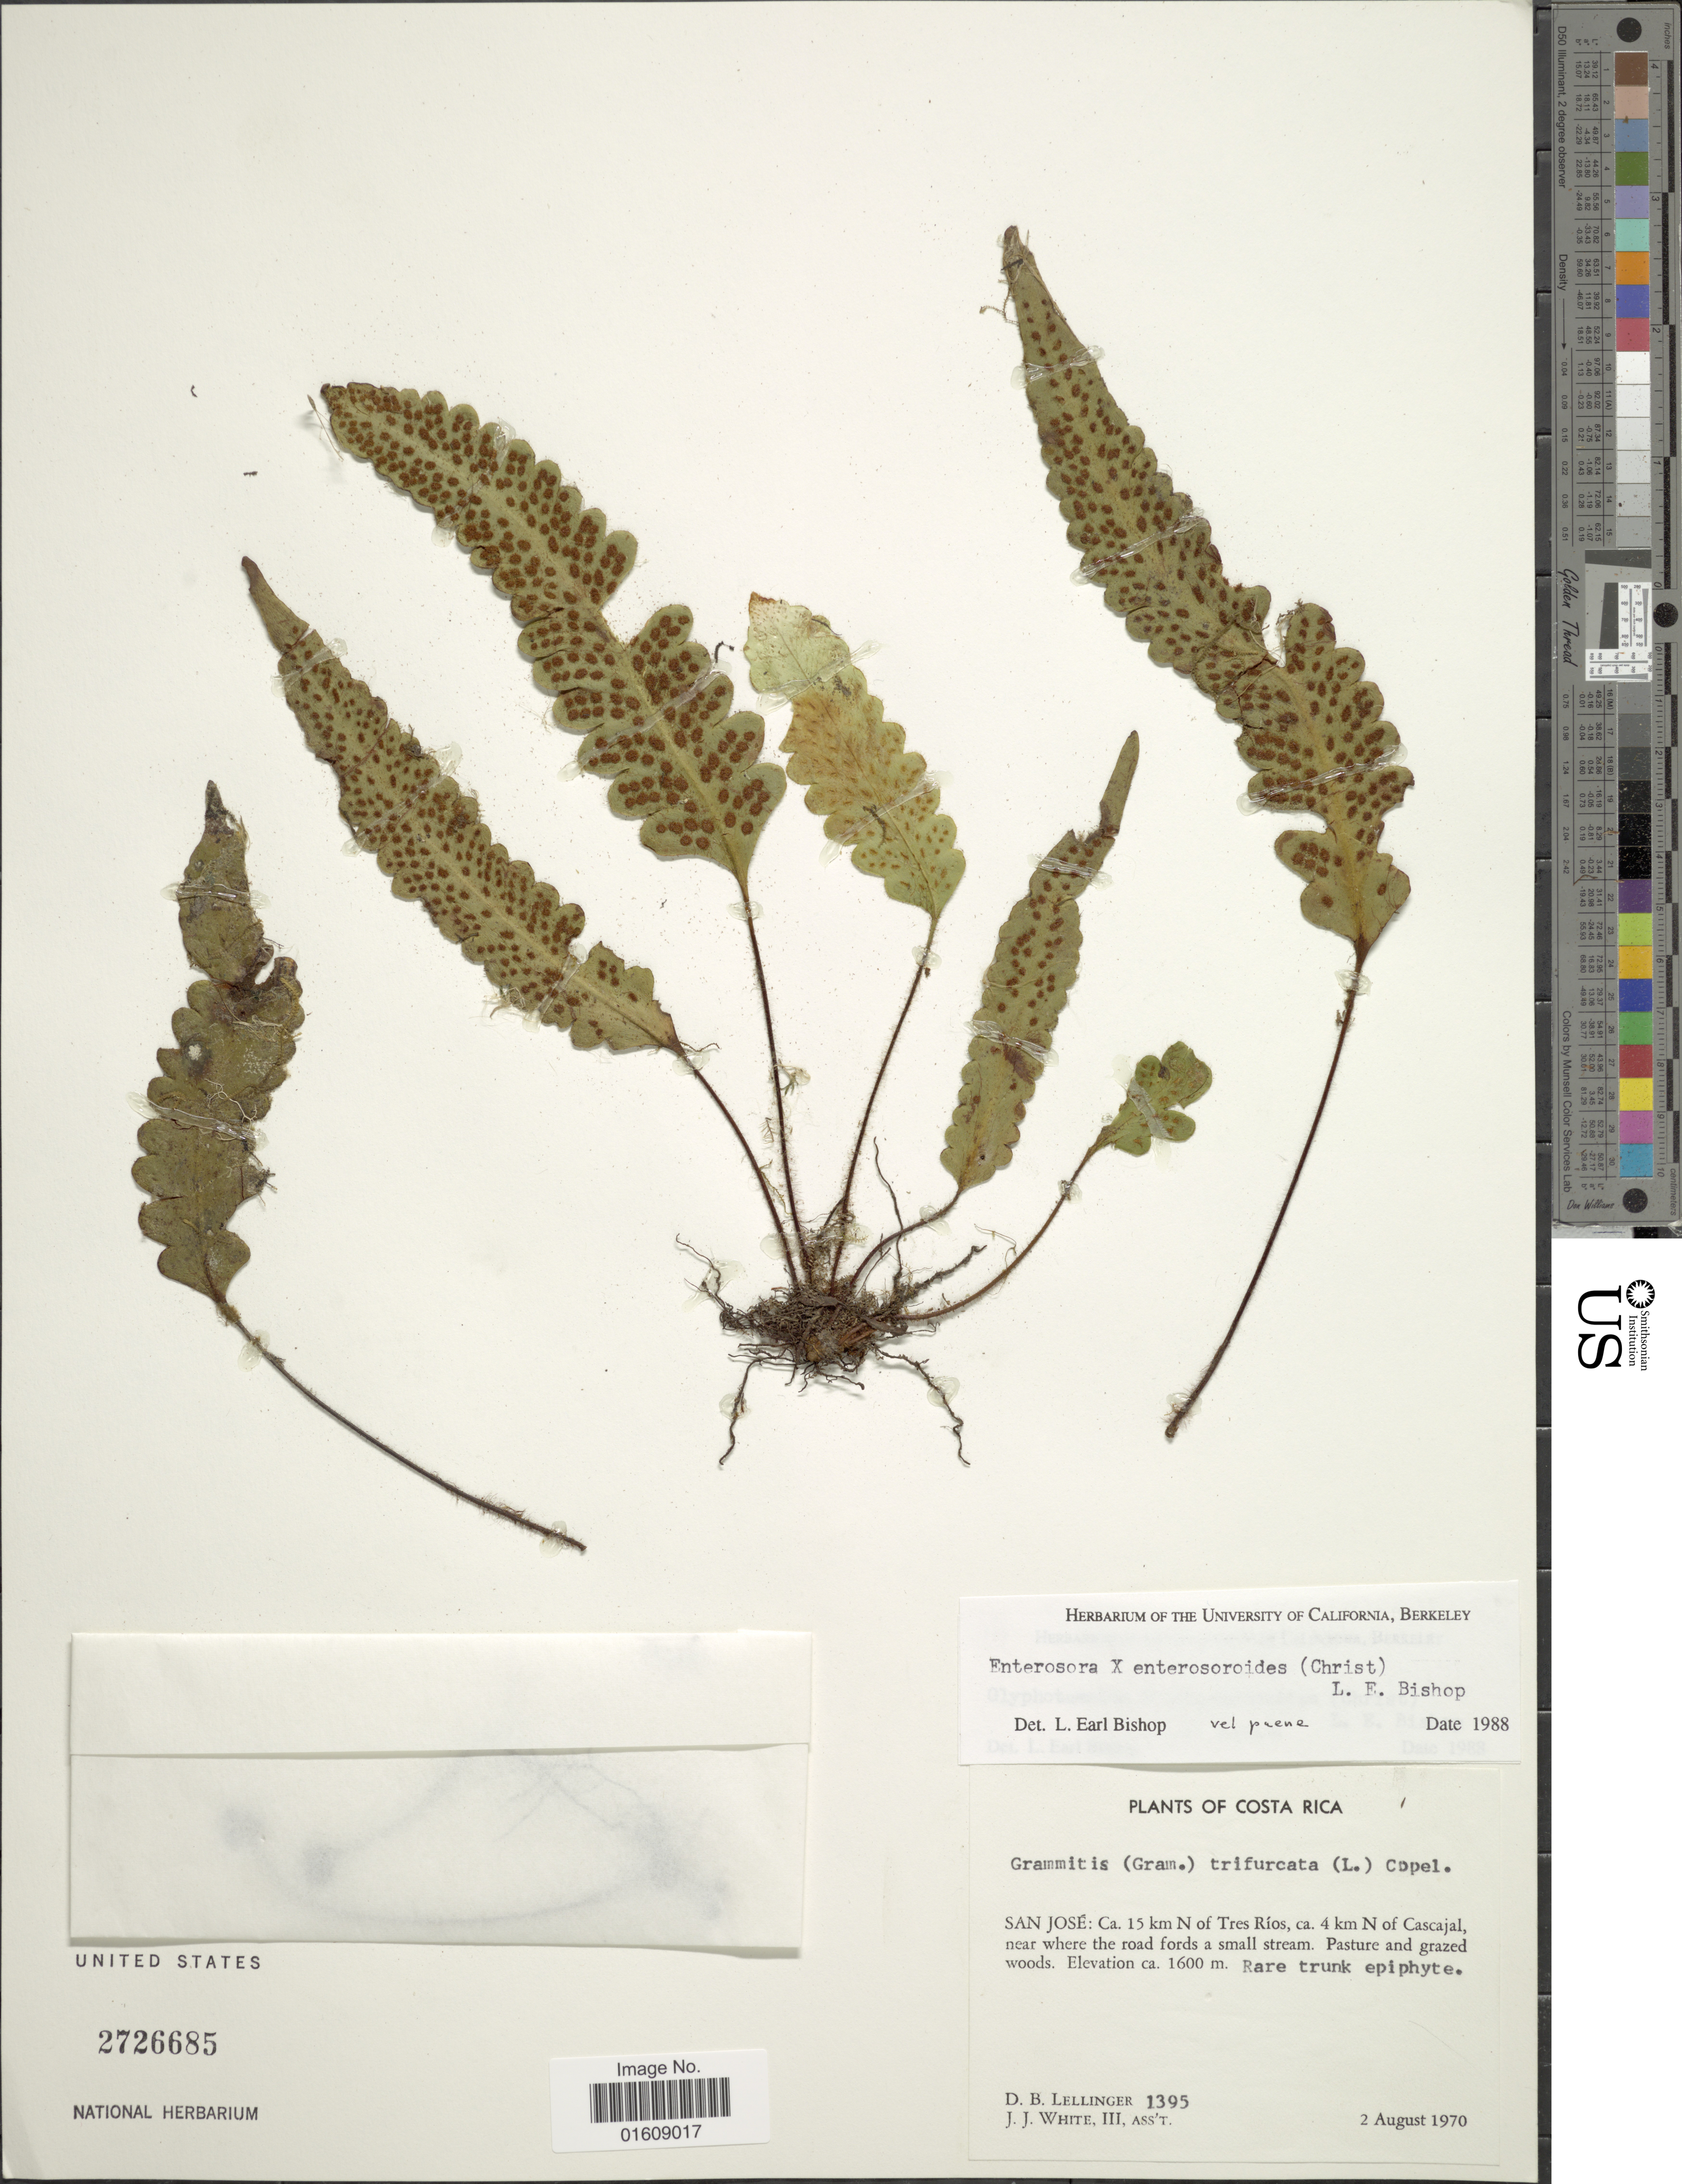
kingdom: Plantae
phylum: Tracheophyta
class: Polypodiopsida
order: Polypodiales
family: Polypodiaceae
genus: Enterosora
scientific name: Enterosora x enterosoroides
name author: (Christ) L.E. Bishop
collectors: D. B. Lellinger & J. J. White III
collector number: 1395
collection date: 1970-08-02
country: Costa Rica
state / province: San José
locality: Costa Rica, San José: Ca. 15 km N of Tres Ríos, ca. 4 km N of Cascaja;, near where the road fords a small stream.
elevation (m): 1600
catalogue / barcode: US 2726685